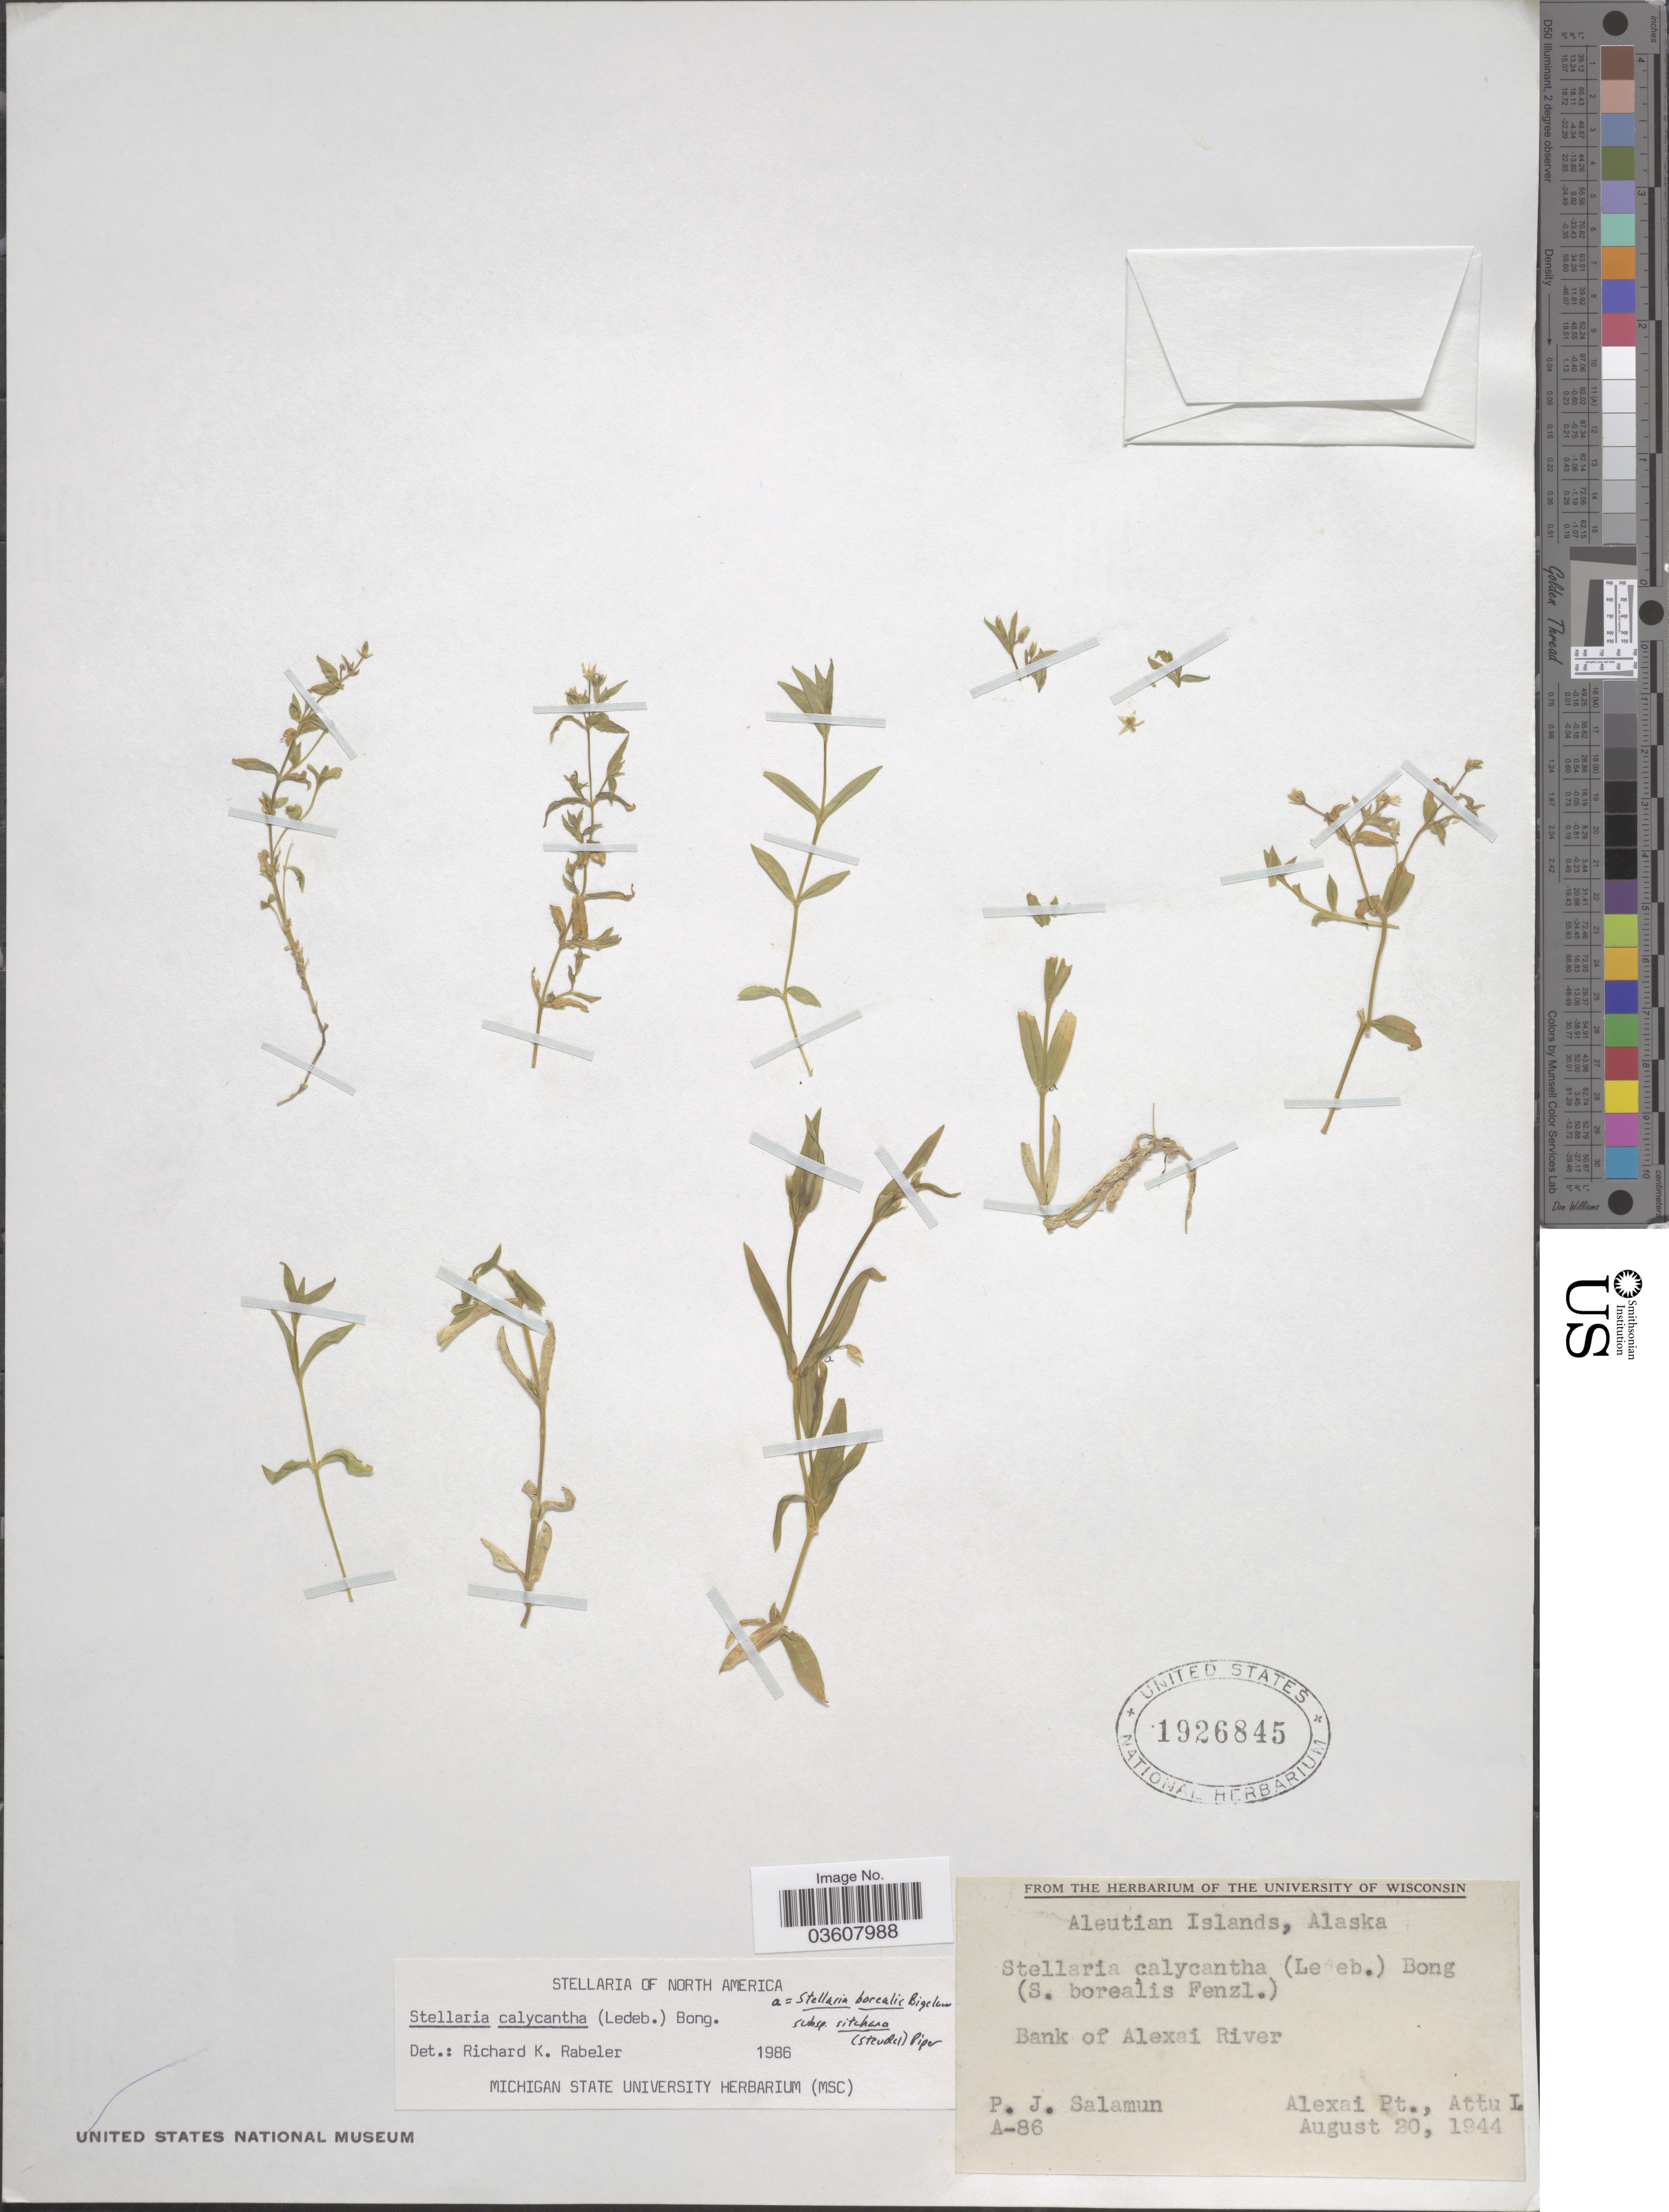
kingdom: Plantae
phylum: Tracheophyta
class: Magnoliopsida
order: Caryophyllales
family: Caryophyllaceae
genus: Stellaria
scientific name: Stellaria calycantha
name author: (Ledeb.) Bong.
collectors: P. Salamun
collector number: A-86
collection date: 1944-08-20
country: United States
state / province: Alaska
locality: Aleutian Islands, Bank of Alexai River. Alexai Pt., Attu I.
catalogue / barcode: US 1926845